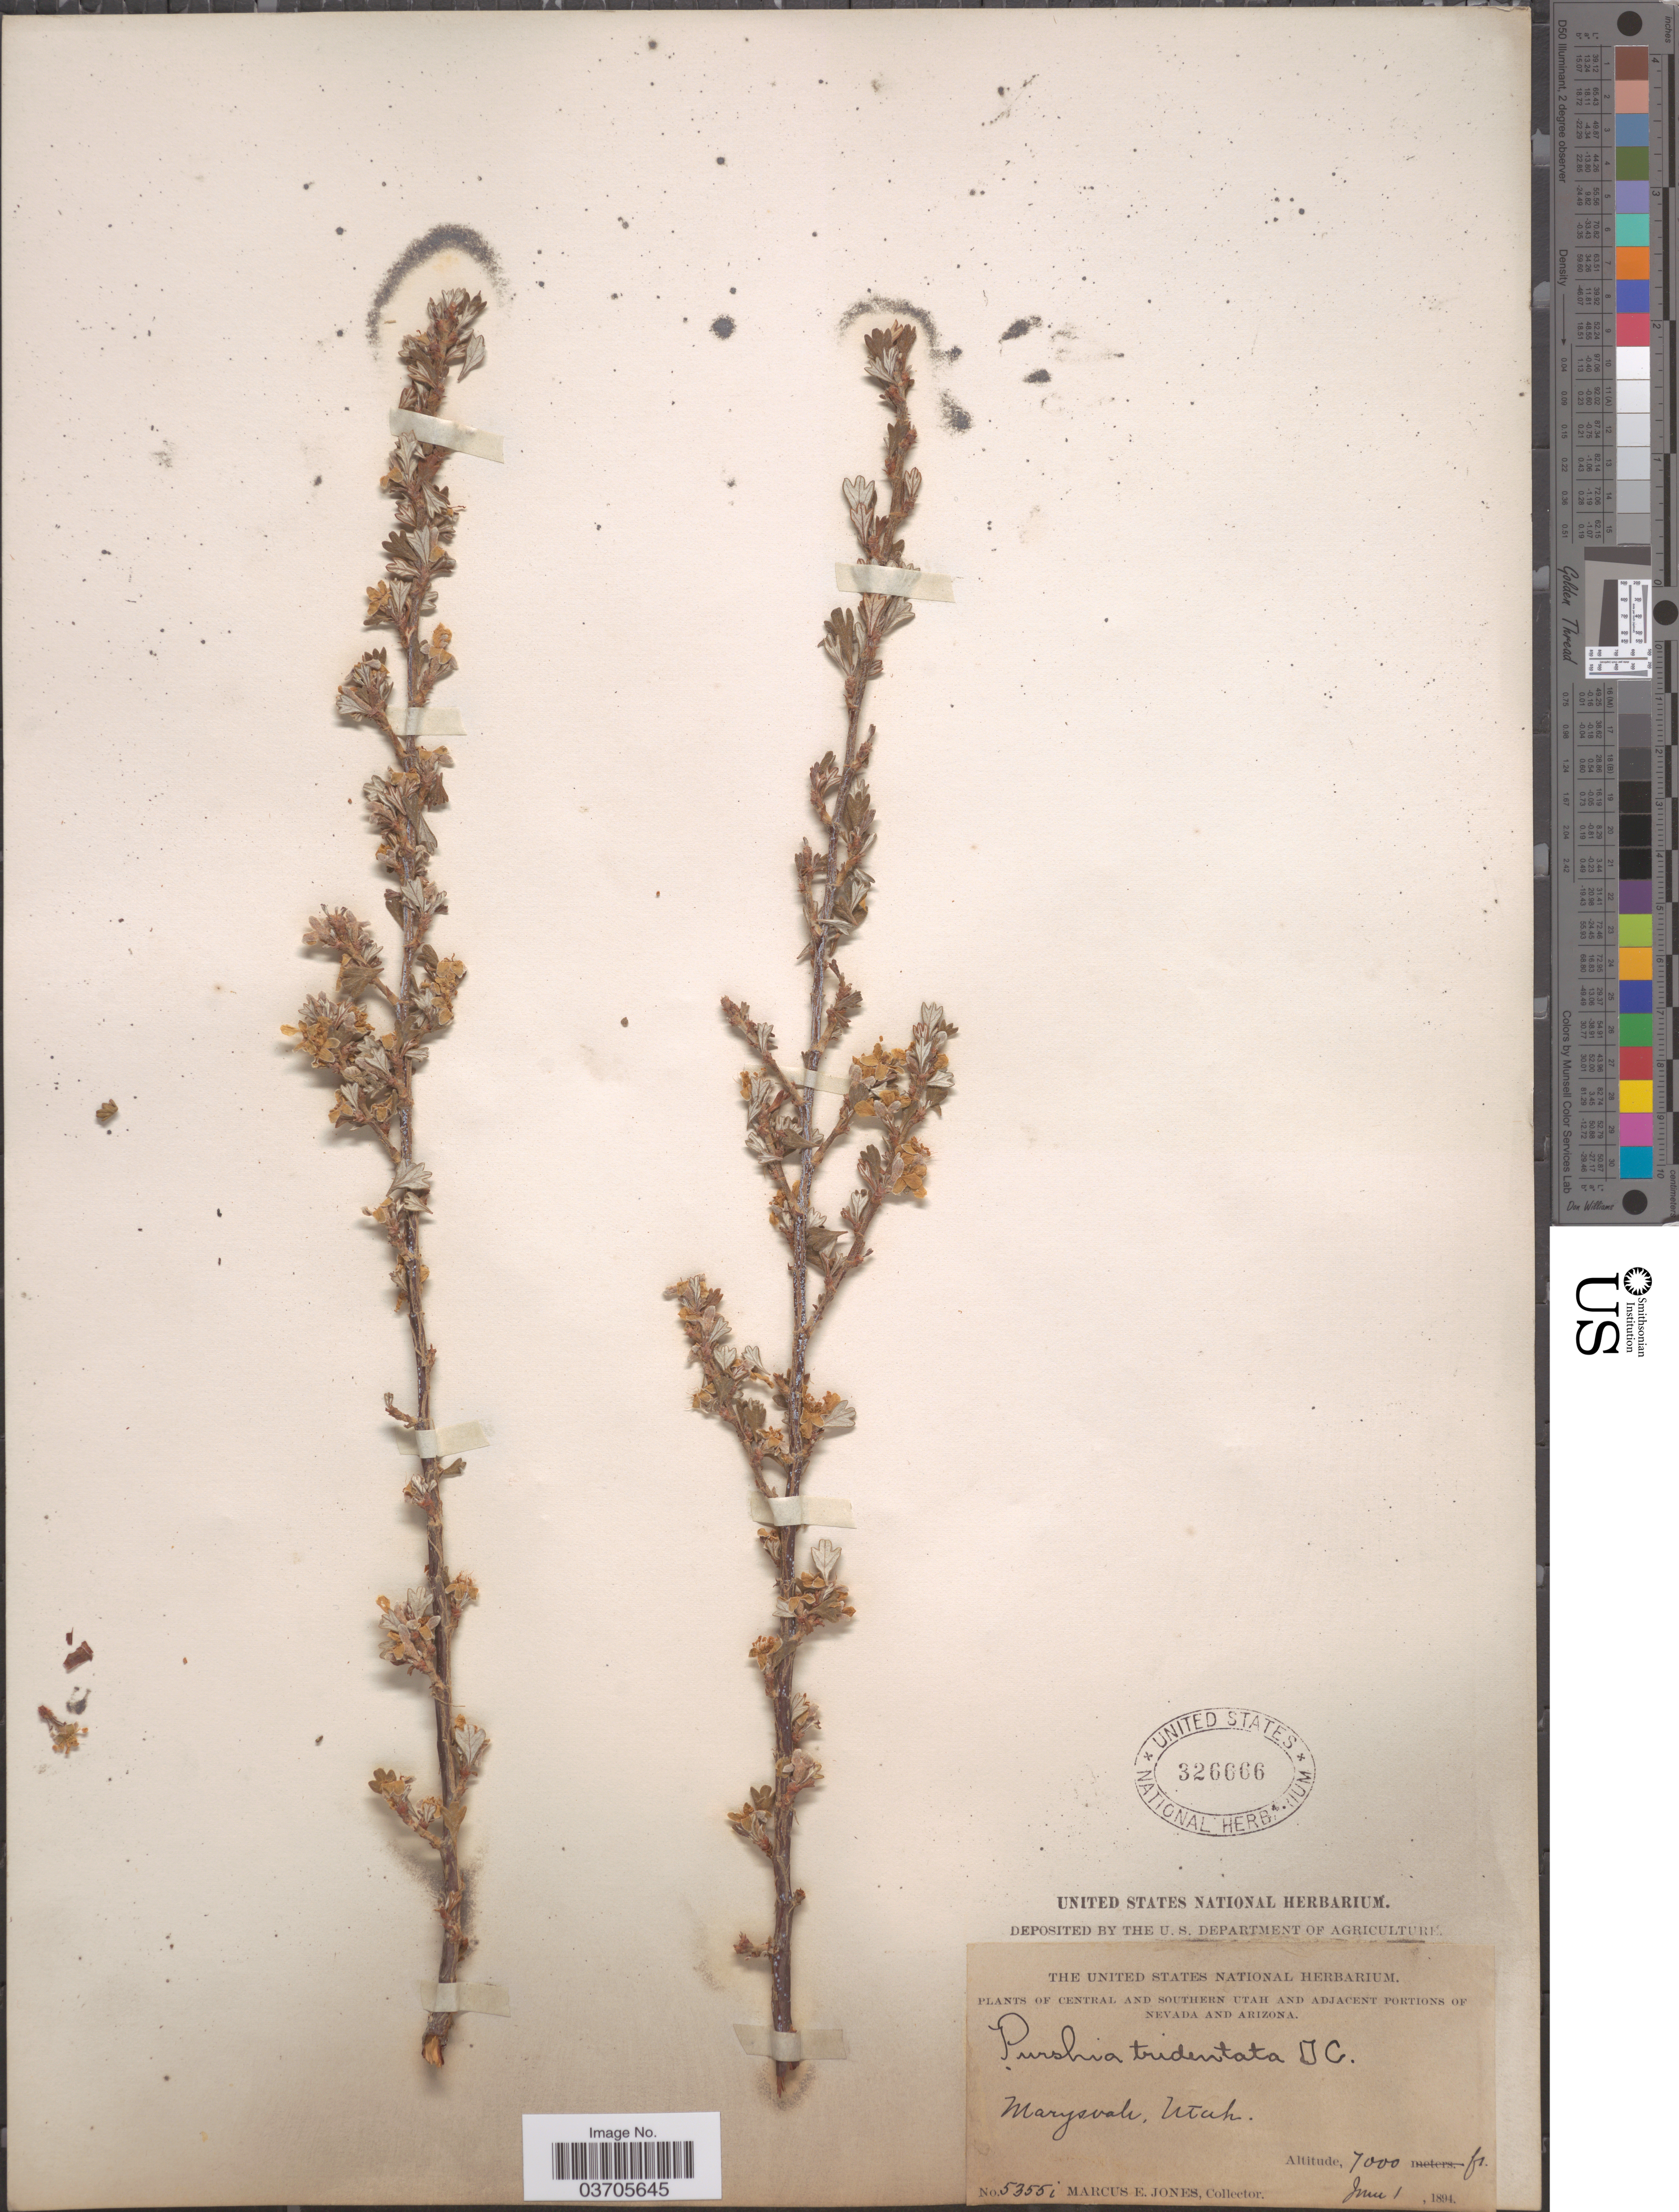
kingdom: Plantae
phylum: Tracheophyta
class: Magnoliopsida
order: Rosales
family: Rosaceae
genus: Purshia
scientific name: Purshia tridentata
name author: (Pursh) DC.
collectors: M. E. Jones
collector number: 5355i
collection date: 1894-06-01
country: United States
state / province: Utah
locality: Central and Southern Utah. Marysvale.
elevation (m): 2134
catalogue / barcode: US 326666